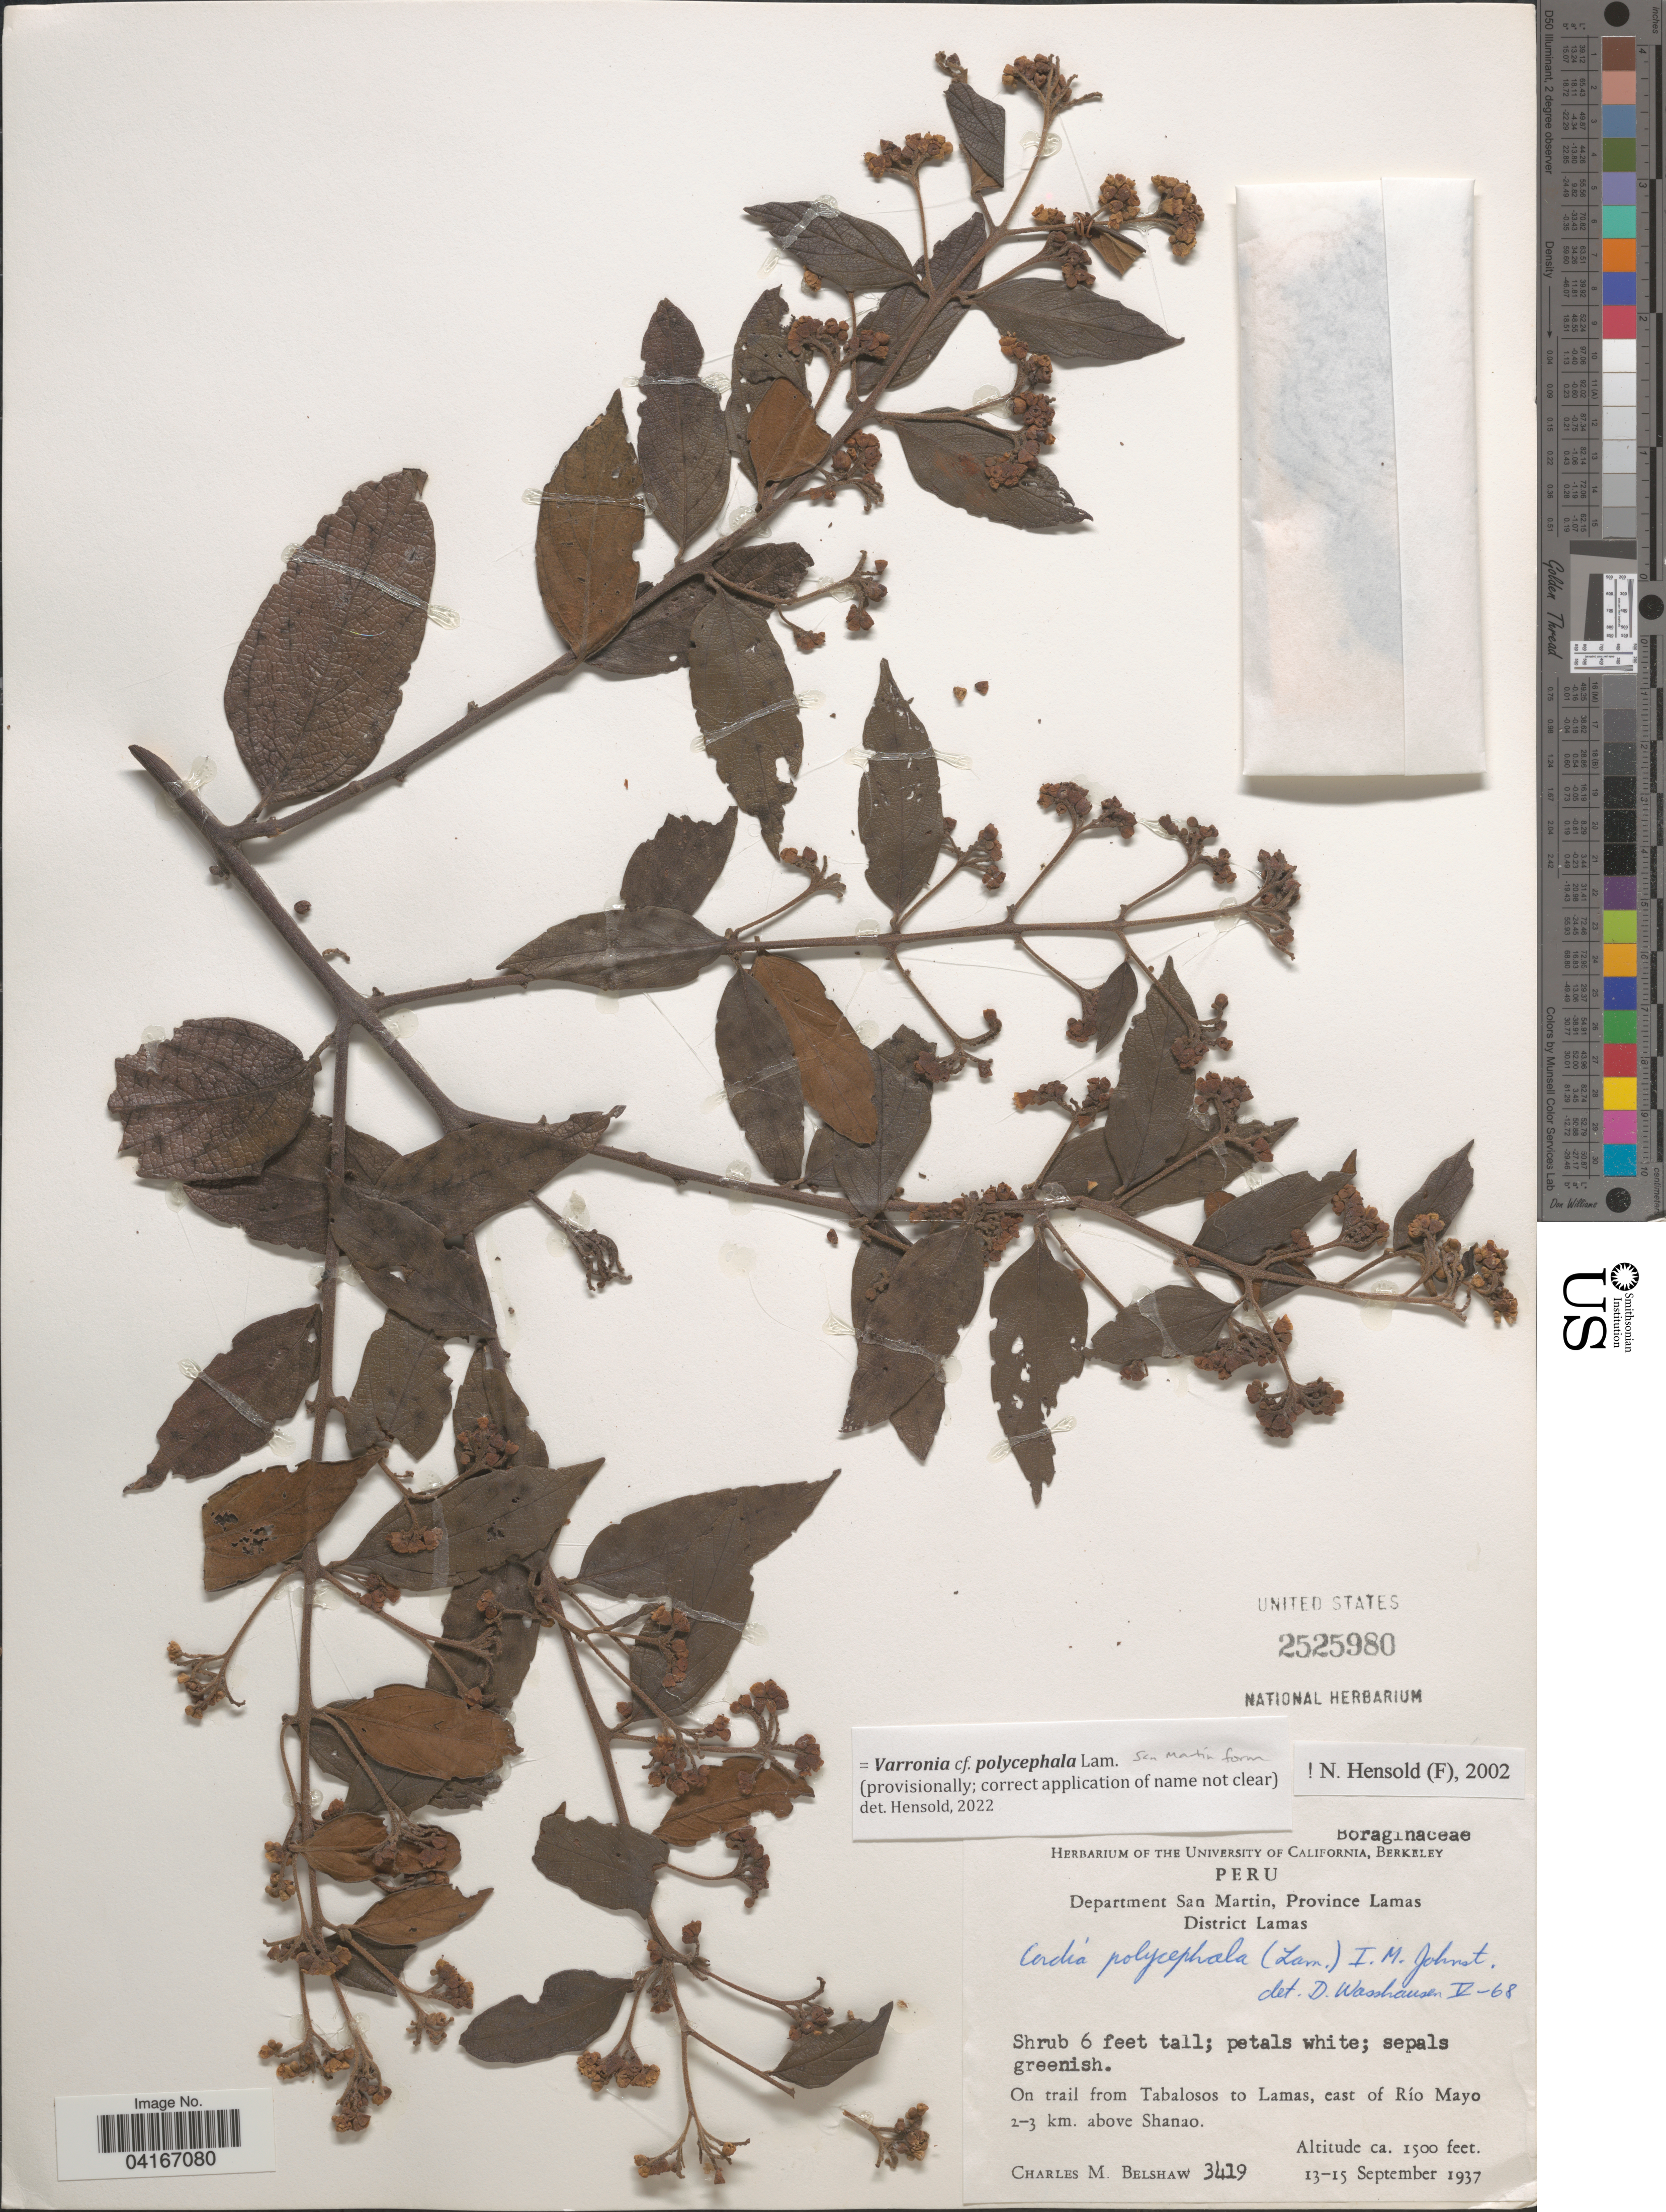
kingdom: Plantae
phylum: Tracheophyta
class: Magnoliopsida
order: Boraginales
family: Cordiaceae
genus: Varronia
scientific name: Varronia polycephala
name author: Lam.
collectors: C. Shaw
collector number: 3419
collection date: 1937-09-13/1937-09-15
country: Peru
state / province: San Martin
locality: Department San Martin, Province Lamas. District Lamas. On trail from Tabalosos to Lamas, east of Río Mayo 2-3 km. above Shanao.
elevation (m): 457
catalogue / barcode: US 2525980